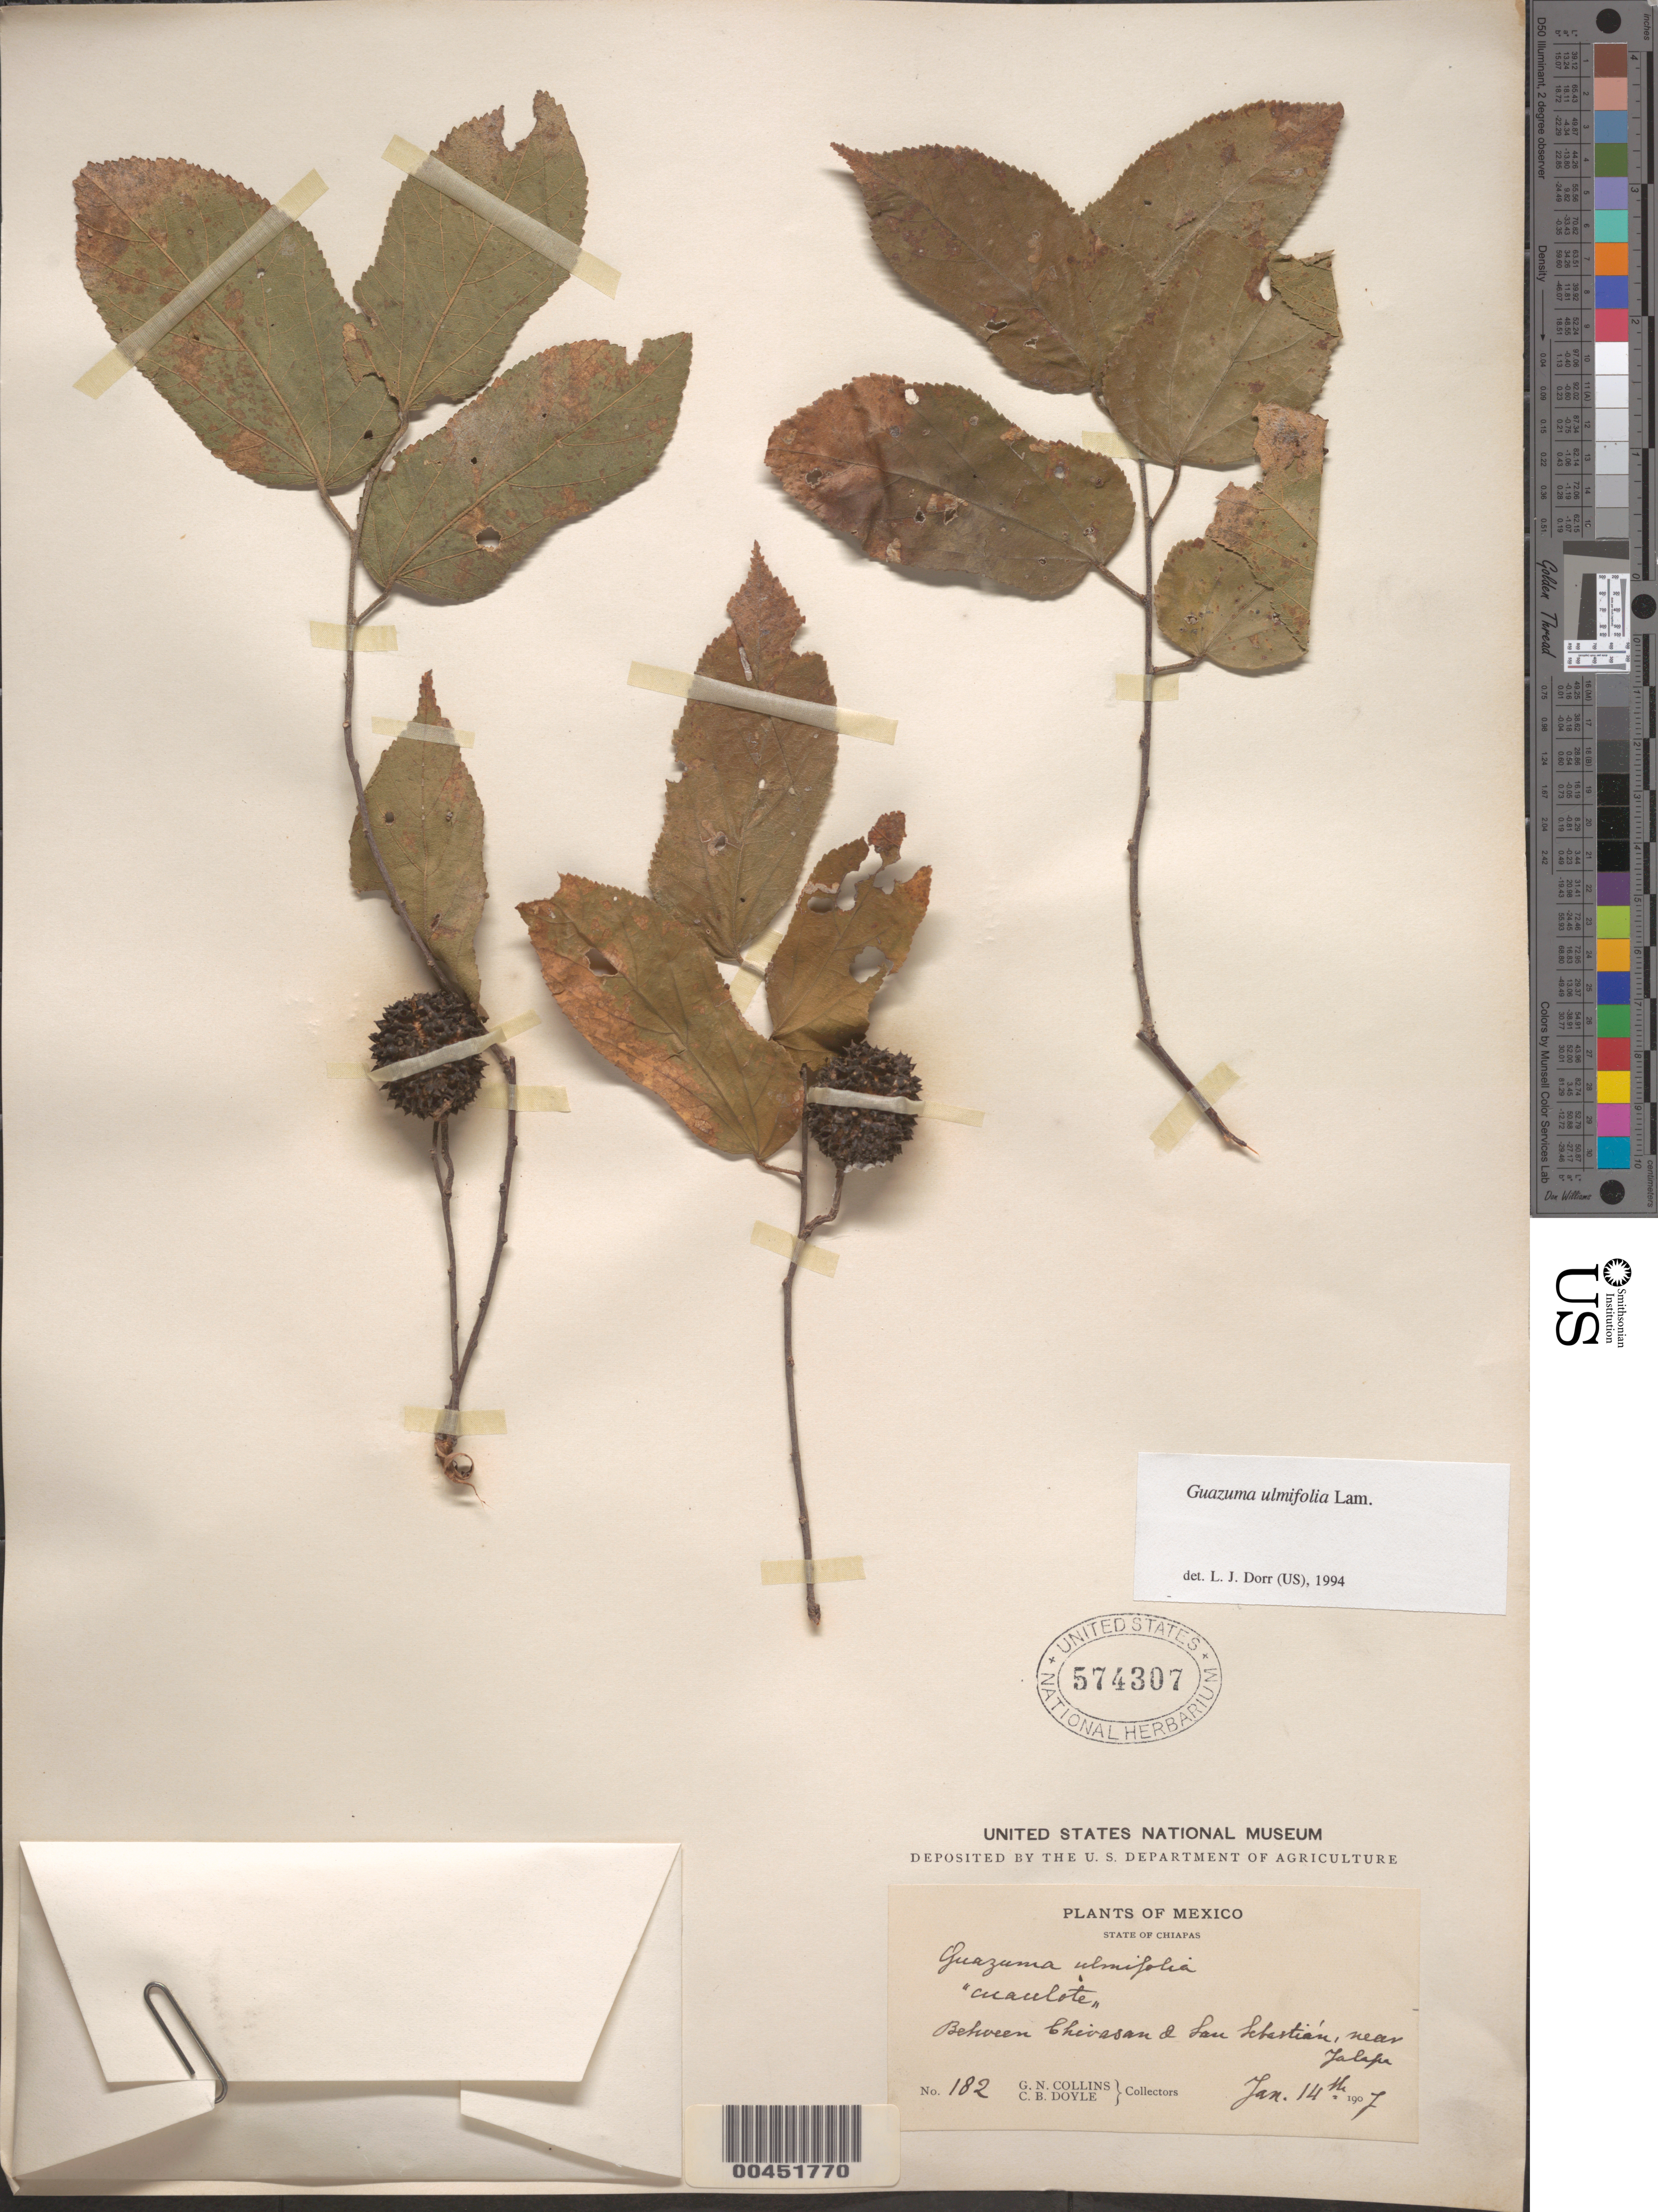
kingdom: Plantae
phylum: Tracheophyta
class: Magnoliopsida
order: Malvales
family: Malvaceae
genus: Guazuma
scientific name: Guazuma ulmifolia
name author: Lam.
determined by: Dorr, L. J., (BOT), Smithsonian Institution - National Museum of Natural History (UNITED STATES)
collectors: G. Collins & C. Doyle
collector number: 182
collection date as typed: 14 Jan 1907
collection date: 1907-01-14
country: Mexico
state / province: Chiapas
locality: Between Chavasan and San Sebastian, near Jalapa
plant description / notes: Common name: cuaulote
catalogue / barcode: US 574307